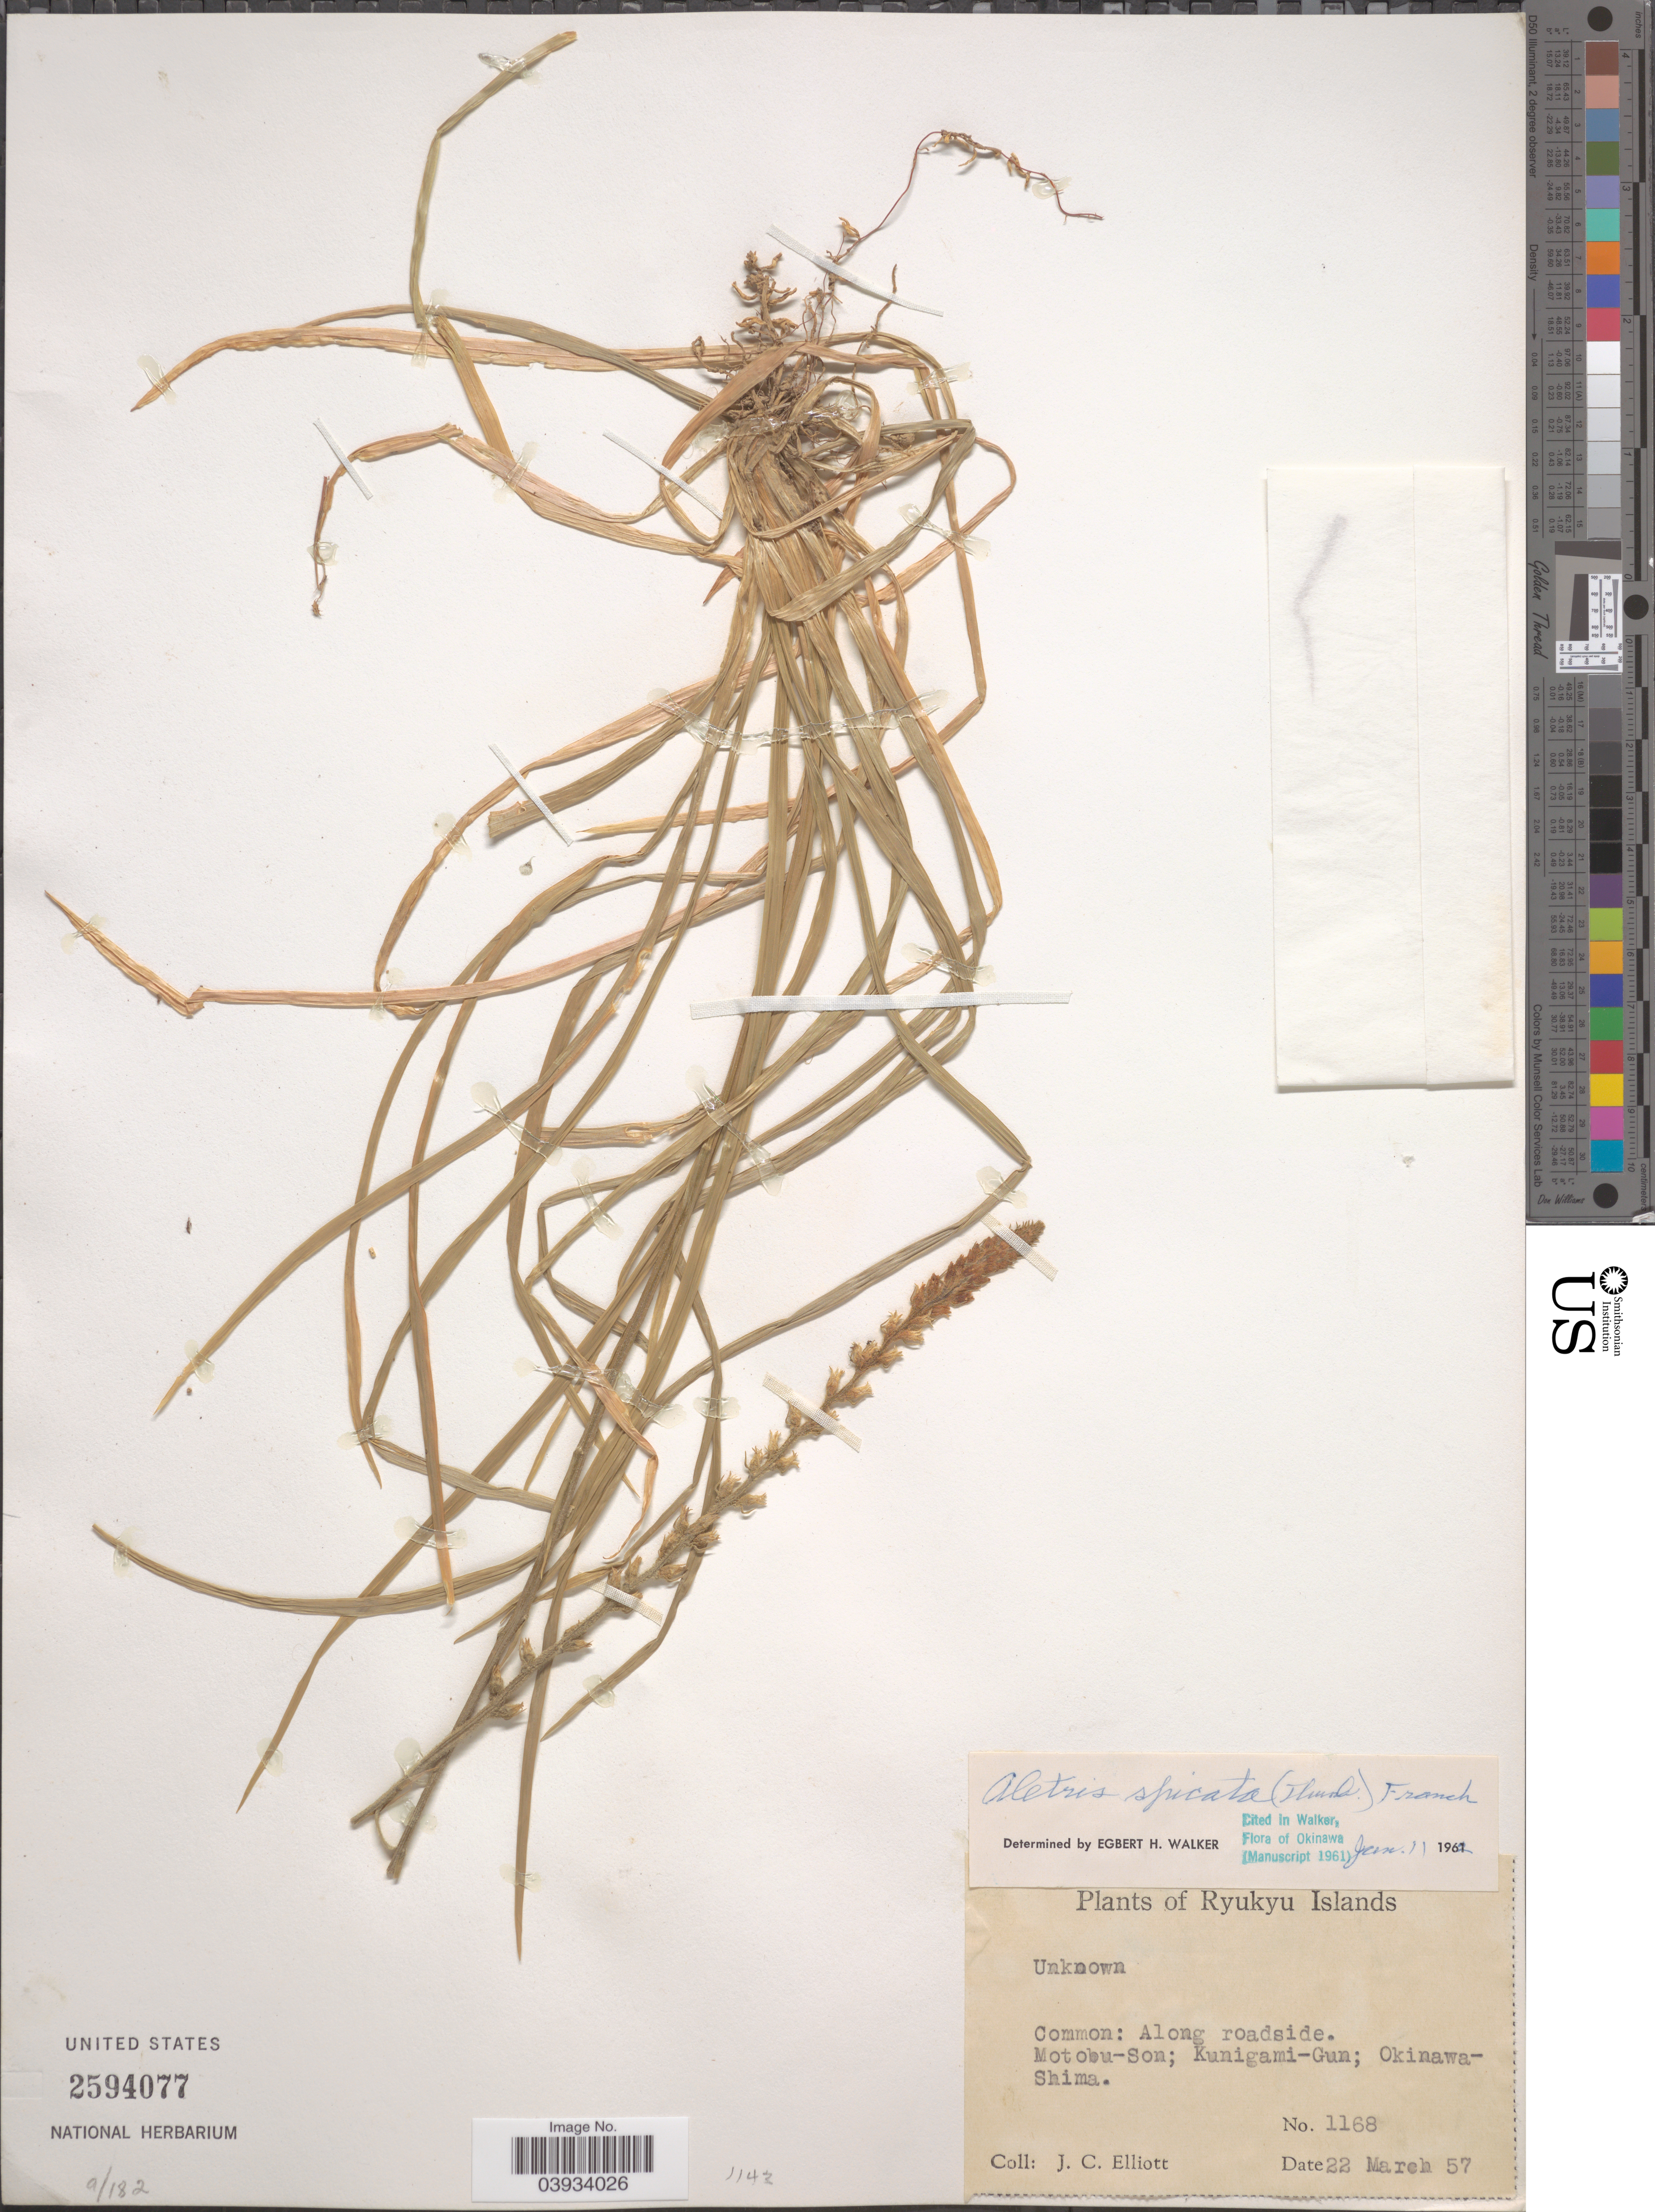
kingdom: Plantae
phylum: Tracheophyta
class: Liliopsida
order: Dioscoreales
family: Nartheciaceae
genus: Aletris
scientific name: Aletris spicata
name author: (Thunb.) Franch.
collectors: J. C. Elliott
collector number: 1168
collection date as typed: Transcribed d/m/y: 22/3/57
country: Japan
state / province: Okinawa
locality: Ryukyu Islands. Along roadside. Motobu-Son; Kunigami-Gun; Okinawa-Shima.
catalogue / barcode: US 2594077